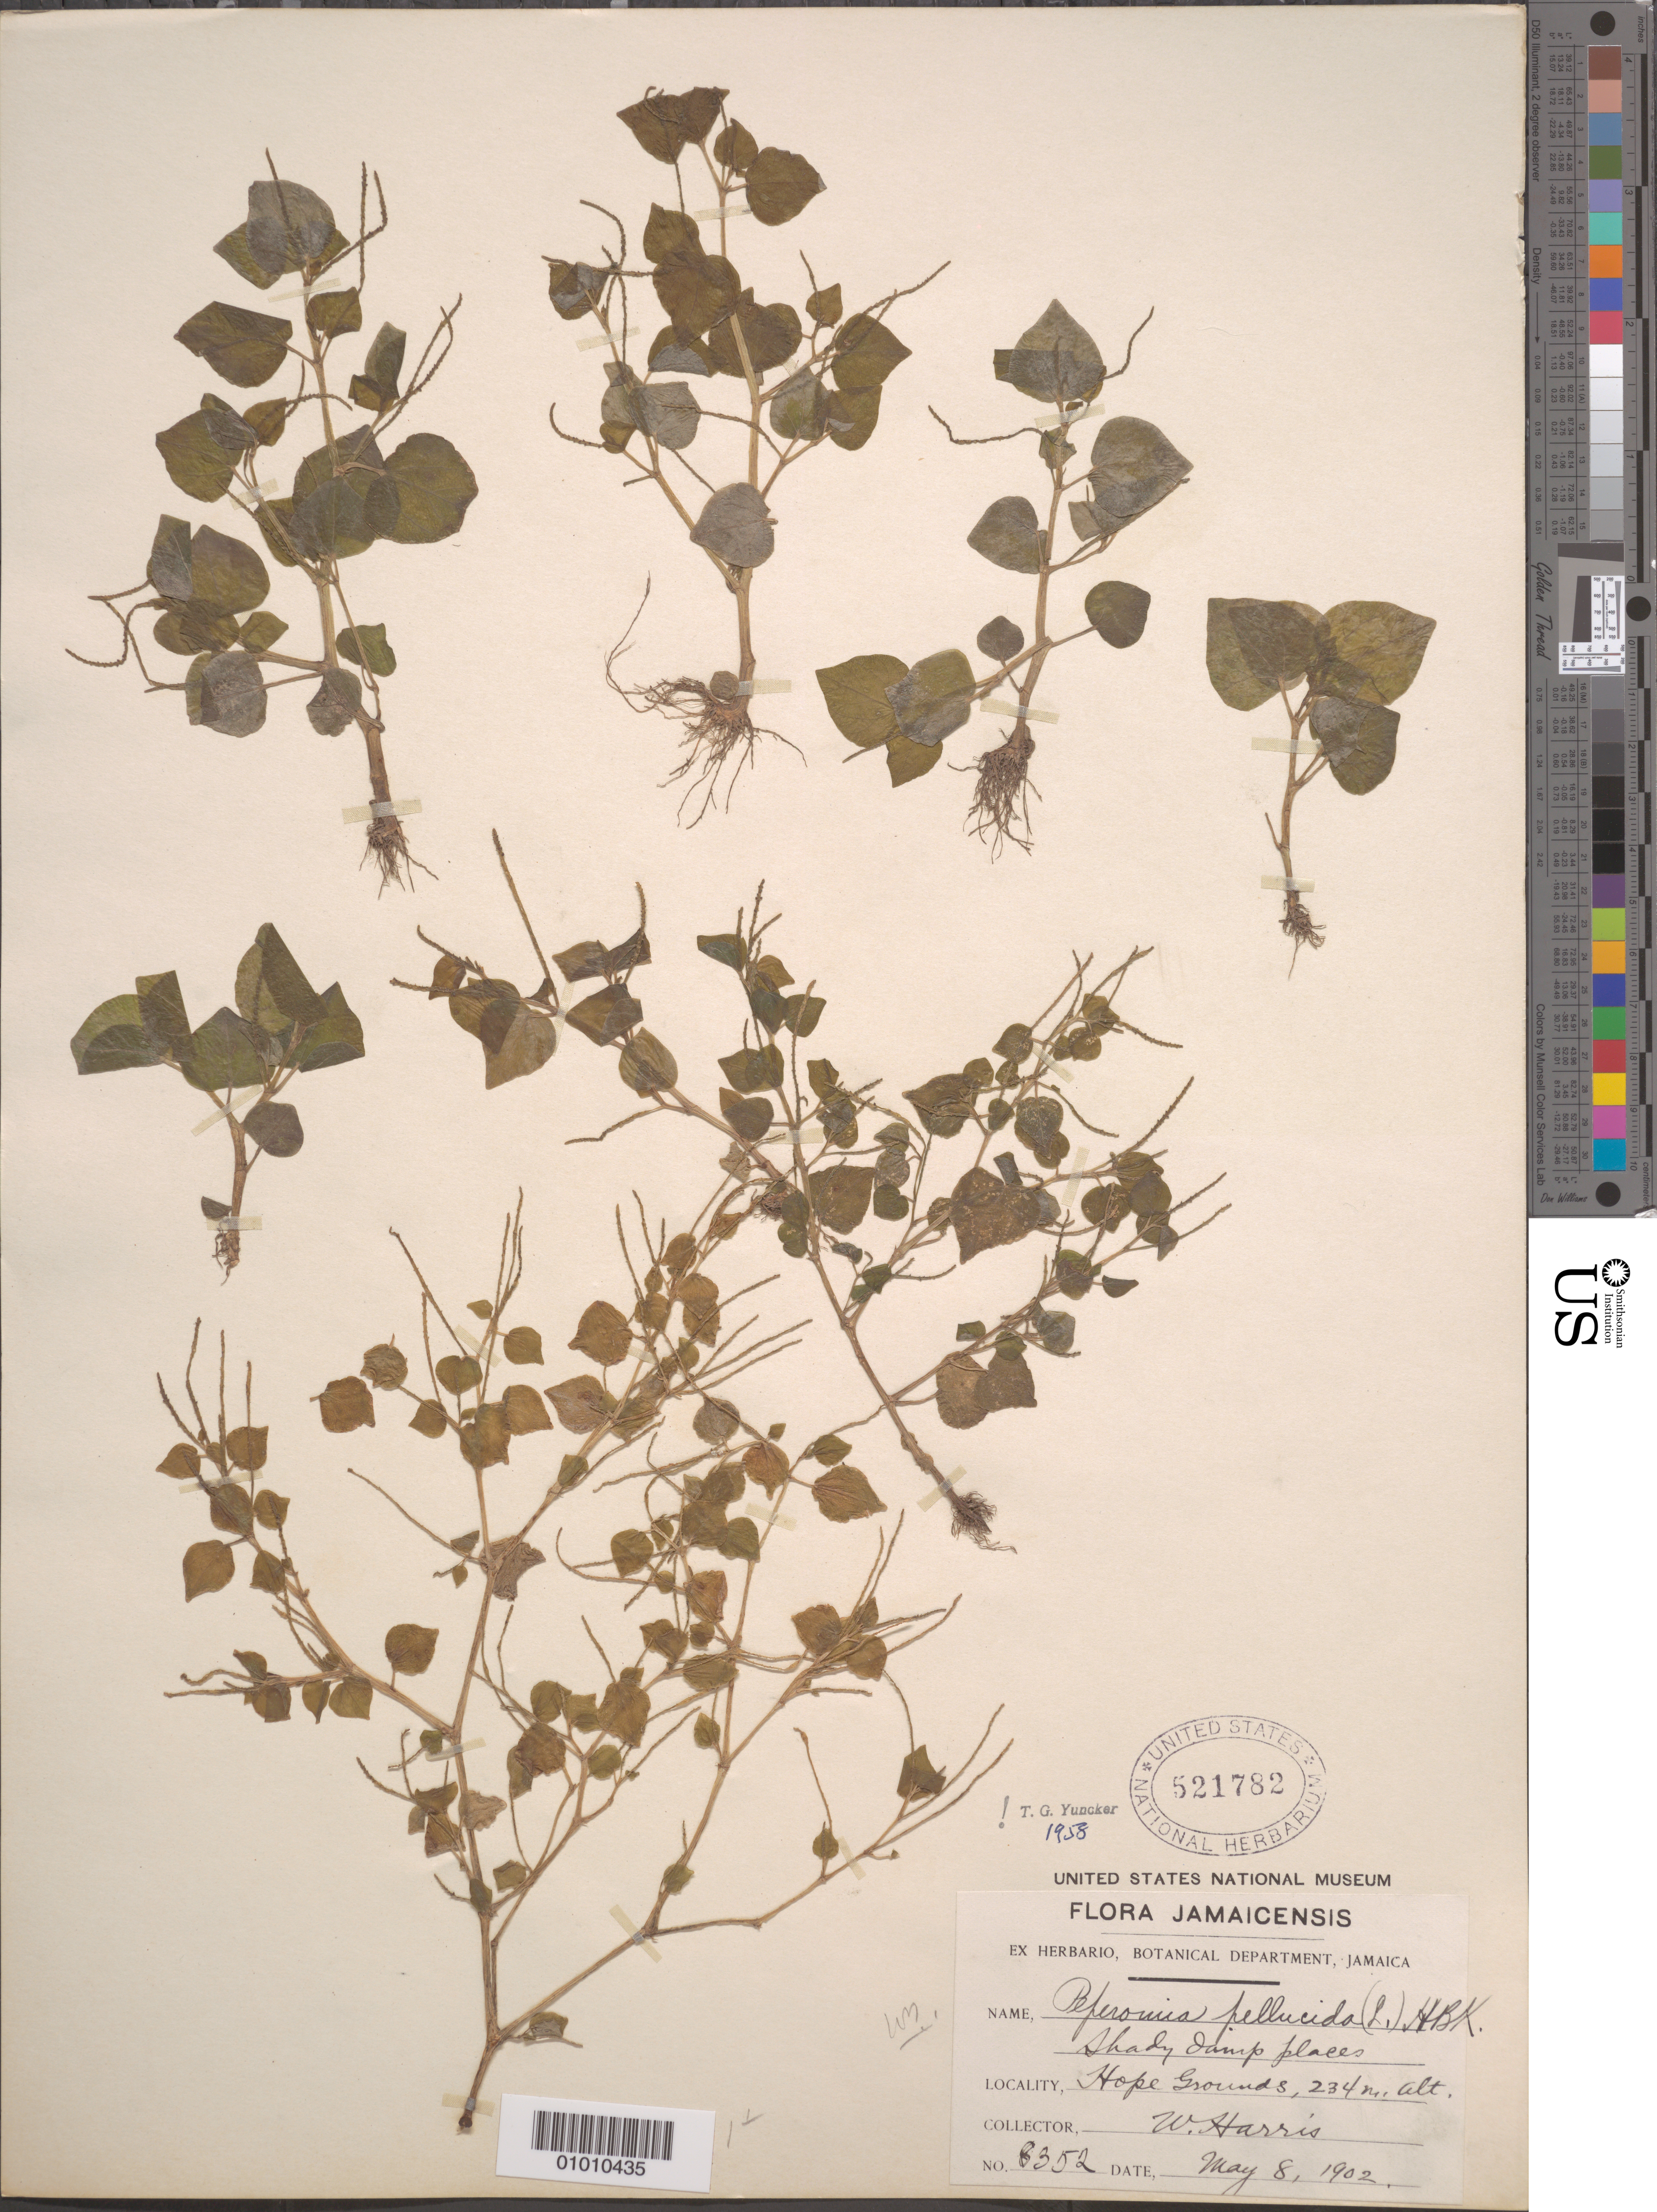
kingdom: Plantae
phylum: Tracheophyta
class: Magnoliopsida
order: Piperales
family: Piperaceae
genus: Peperomia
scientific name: Peperomia pellucida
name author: (L.) Kunth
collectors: W. Harris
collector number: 8352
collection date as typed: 08 May 1902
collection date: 1902-05-08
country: Jamaica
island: Jamaica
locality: Shady damp places. Hope Grounds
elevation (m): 234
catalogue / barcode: US 521782